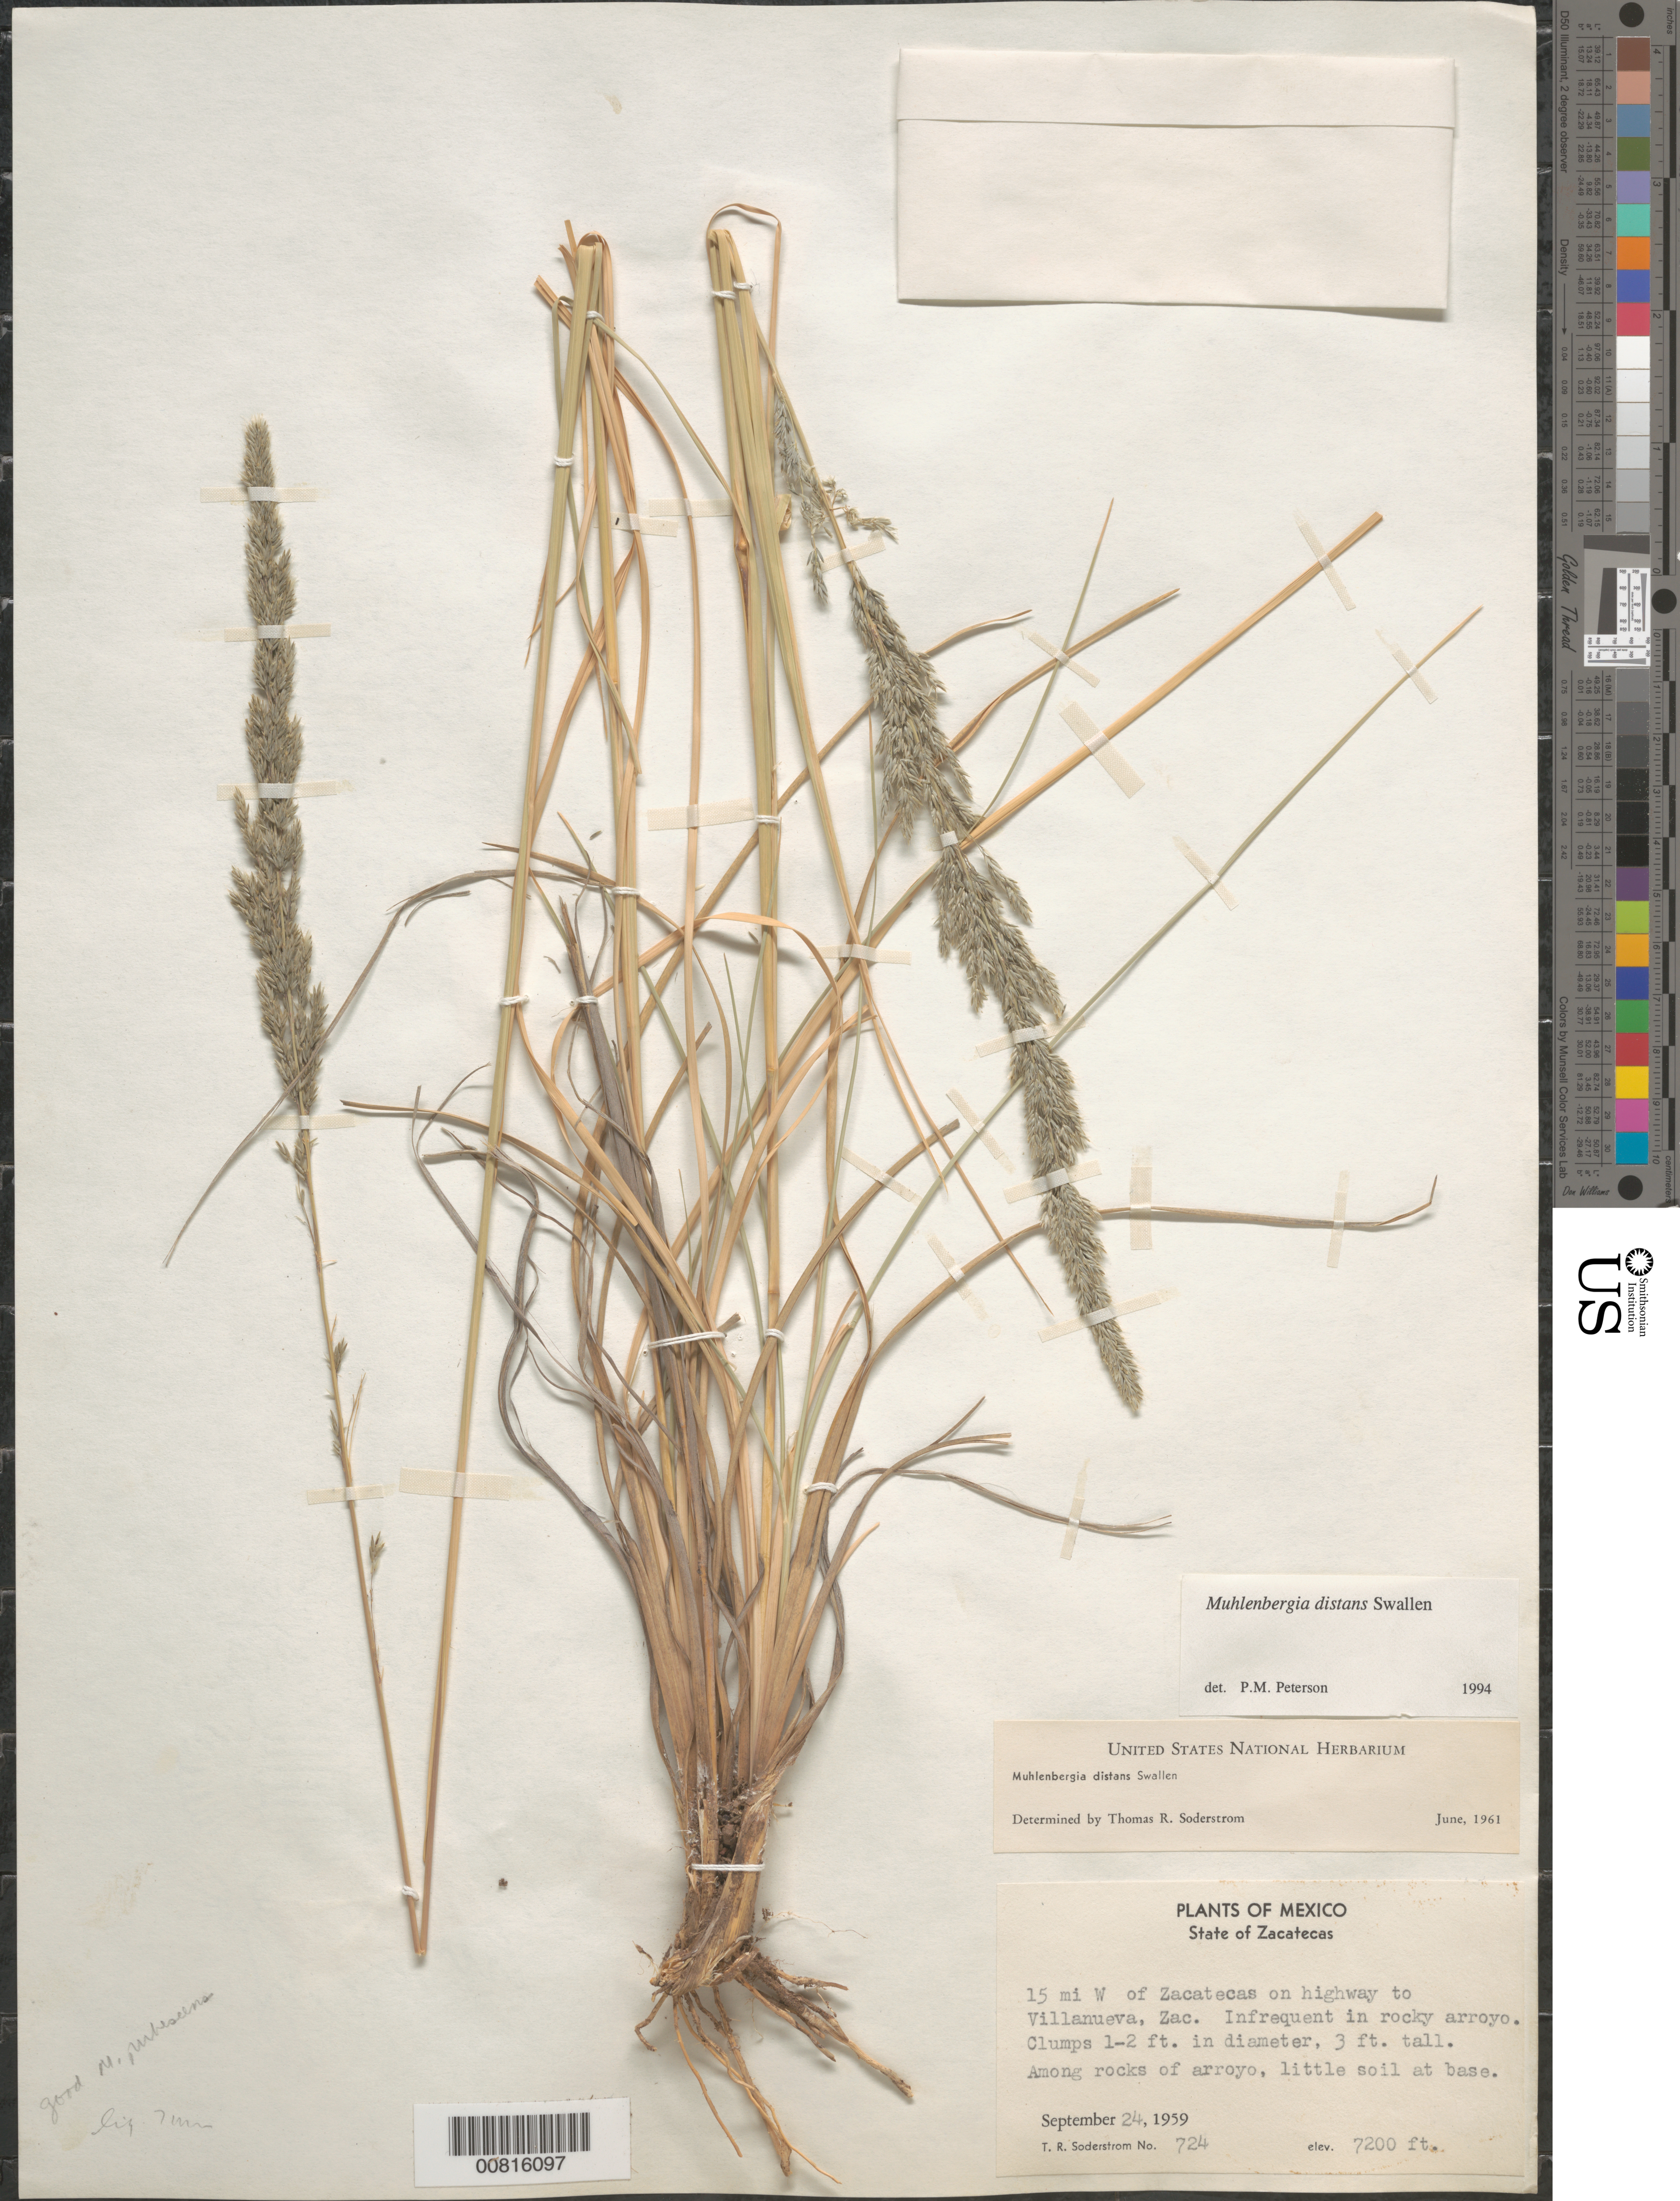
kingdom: Plantae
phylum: Tracheophyta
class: Liliopsida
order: Poales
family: Poaceae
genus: Muhlenbergia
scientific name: Muhlenbergia distans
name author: Swallen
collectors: T. R. Soderstrom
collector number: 724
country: Mexico